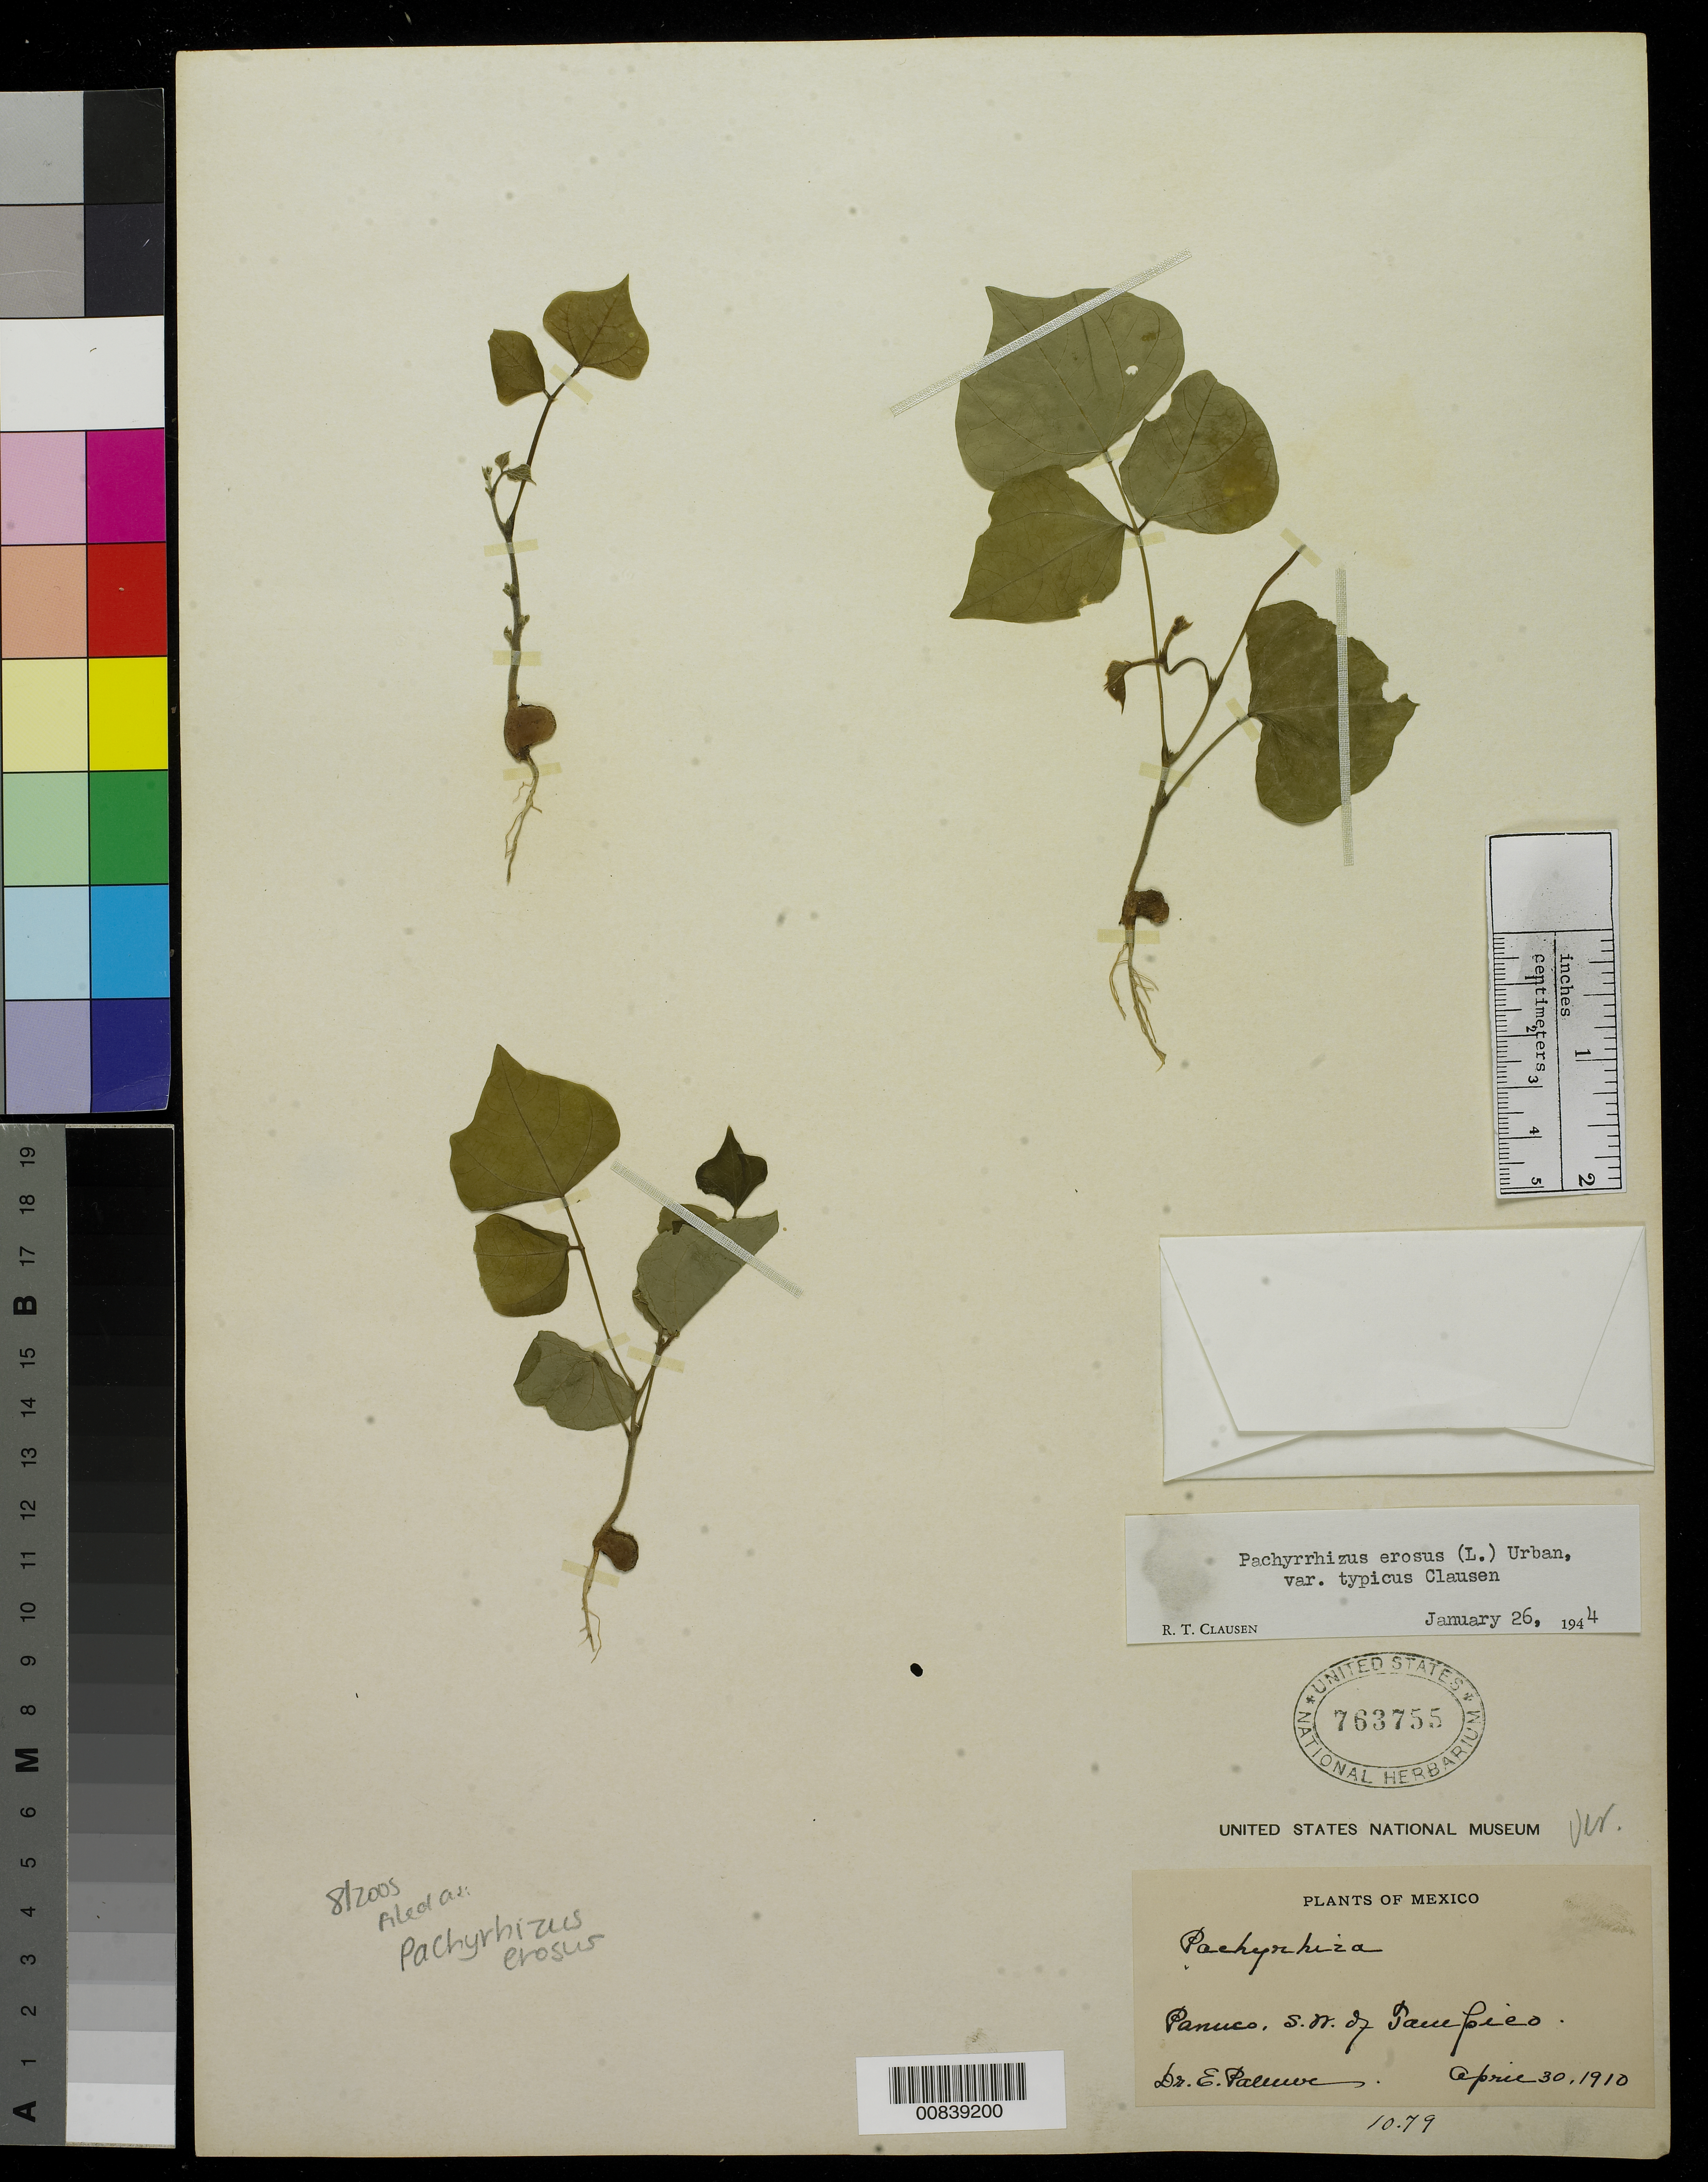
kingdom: Plantae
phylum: Tracheophyta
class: Magnoliopsida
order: Fabales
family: Fabaceae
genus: Pachyrhizus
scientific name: Pachyrhizus erosus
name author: (L.) Urb.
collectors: E. Palmer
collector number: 1079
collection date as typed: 30 Apr 1910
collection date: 1910-04-30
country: Mexico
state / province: Veracruz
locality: Panuco, S.W. of Tampico, Tamaulipas.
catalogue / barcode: US 763755